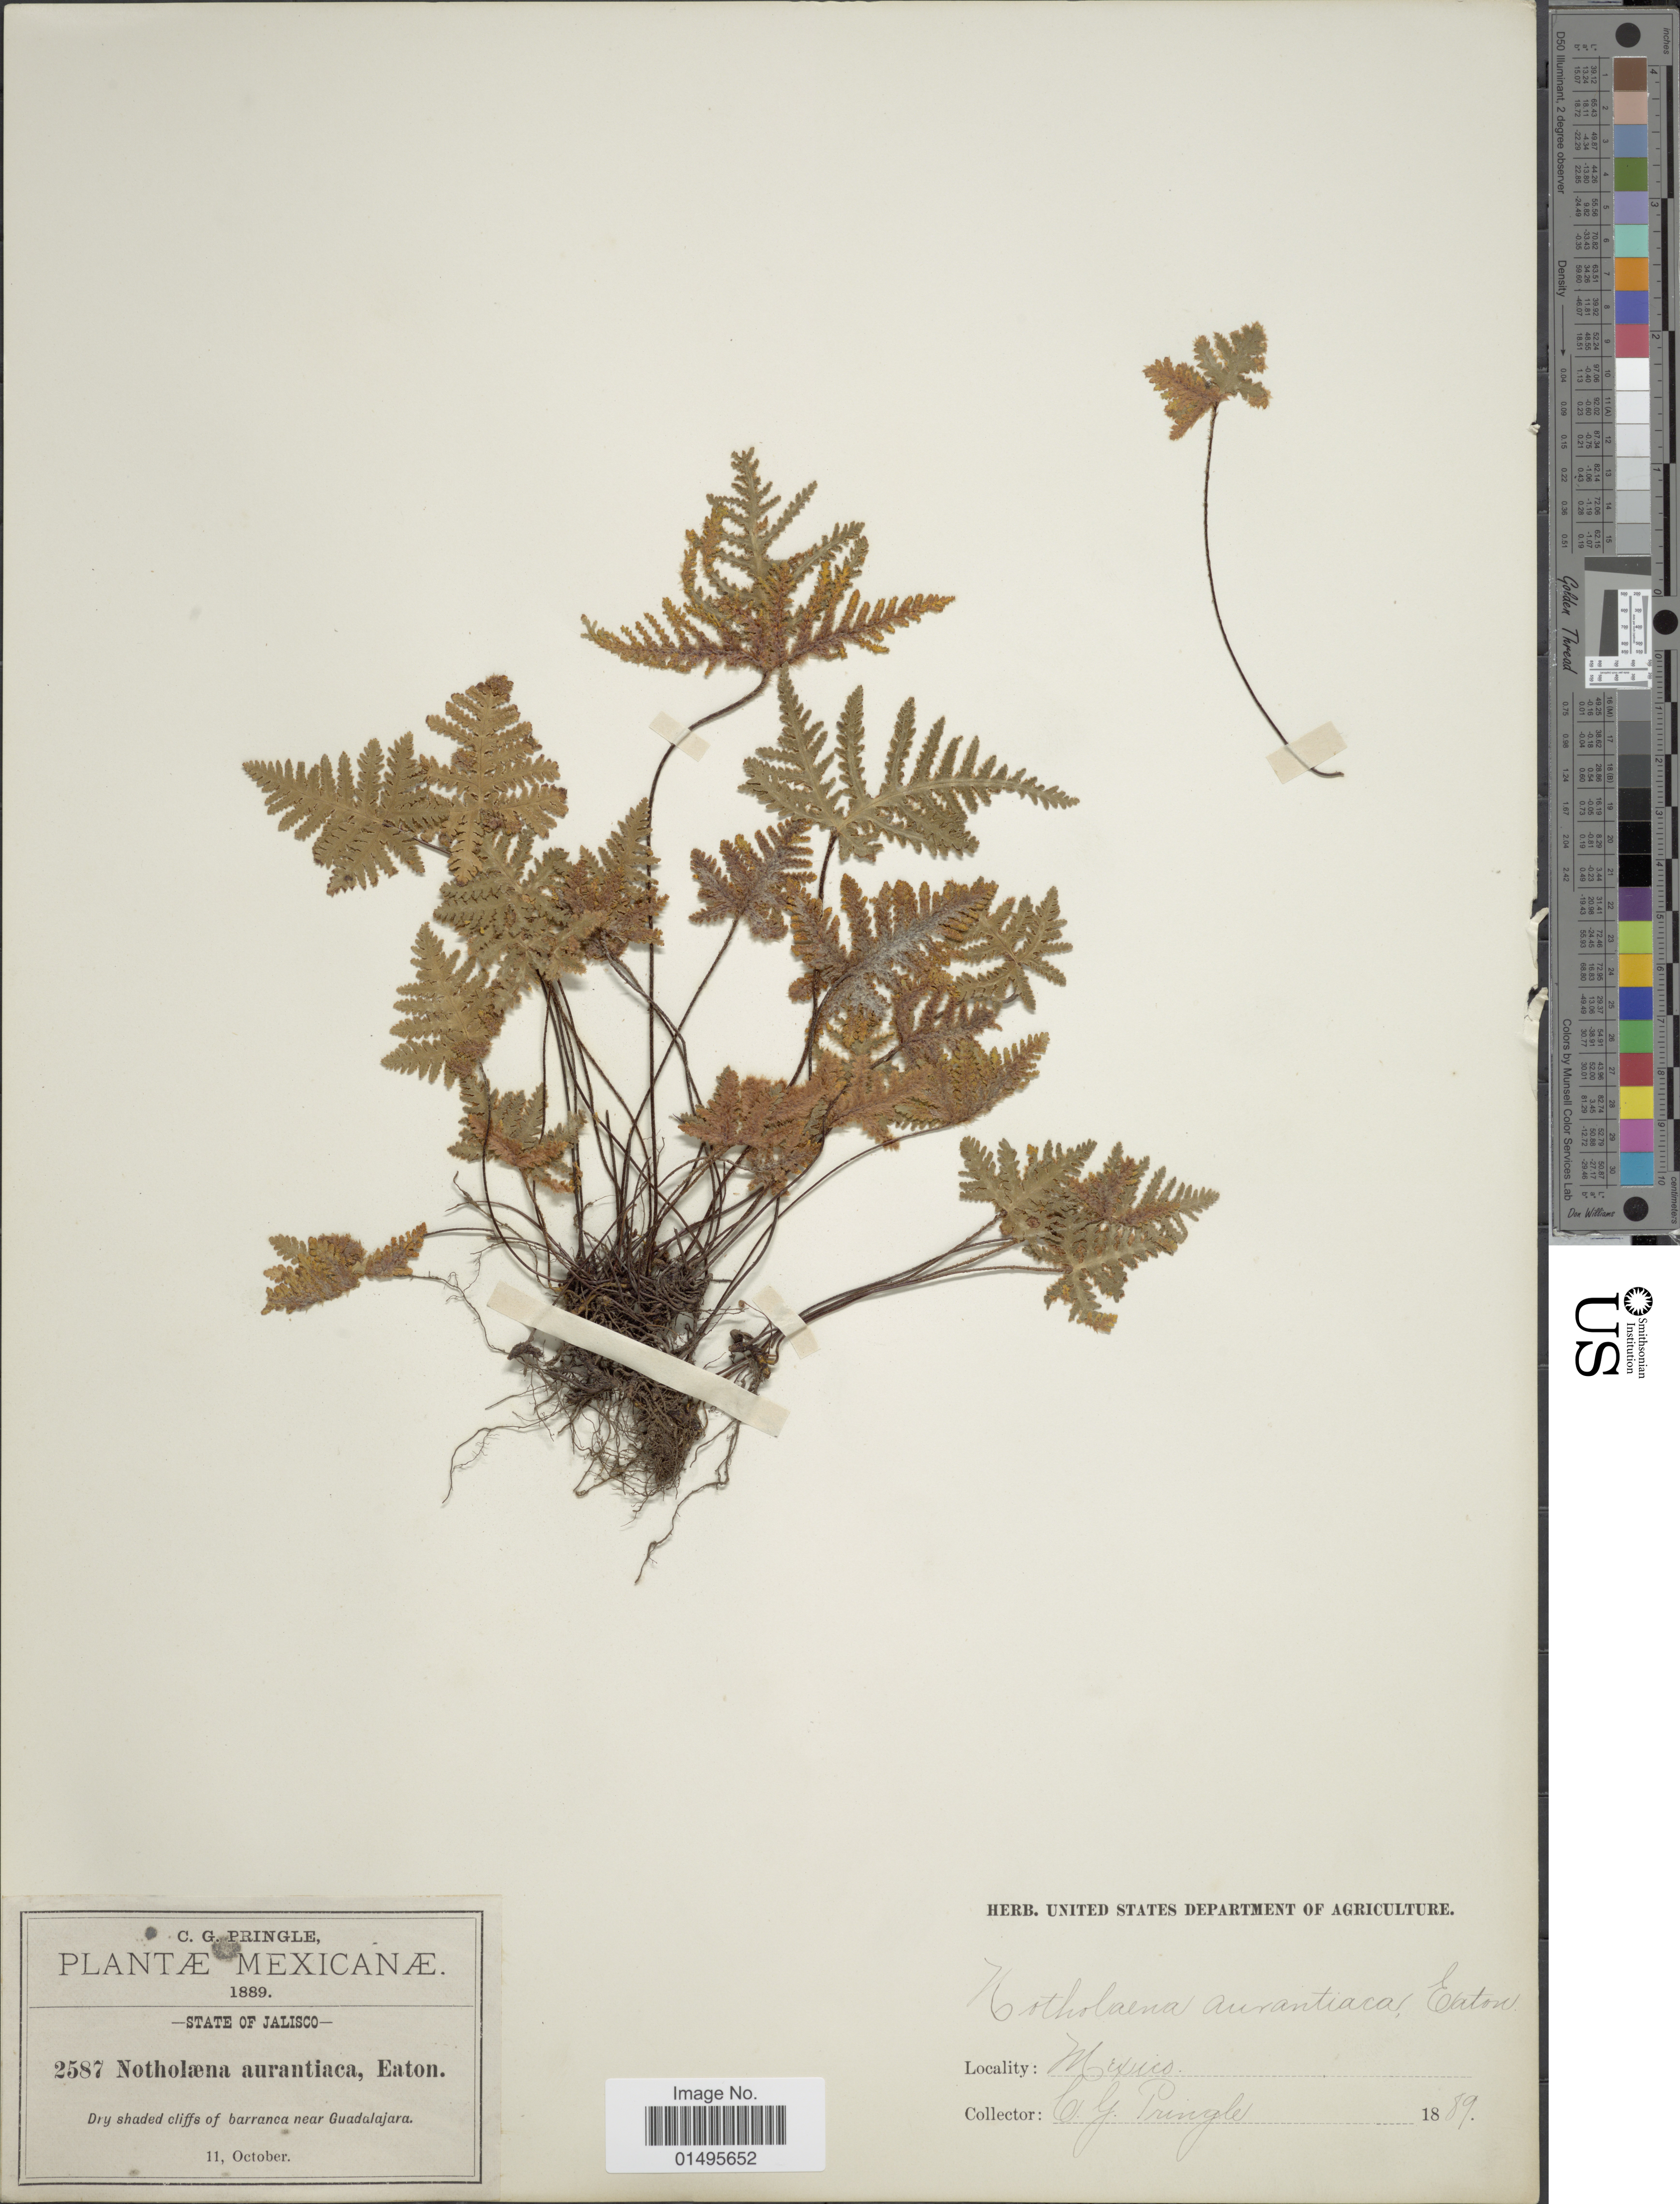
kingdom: Plantae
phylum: Tracheophyta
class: Polypodiopsida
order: Polypodiales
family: Pteridaceae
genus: Notholaena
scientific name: Notholaena aurantiaca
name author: D.C. Eaton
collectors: C. G. Pringle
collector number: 2587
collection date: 1889-10-11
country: Mexico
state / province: Jalisco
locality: Dry shaded cliffs of barranca near Guadalajara